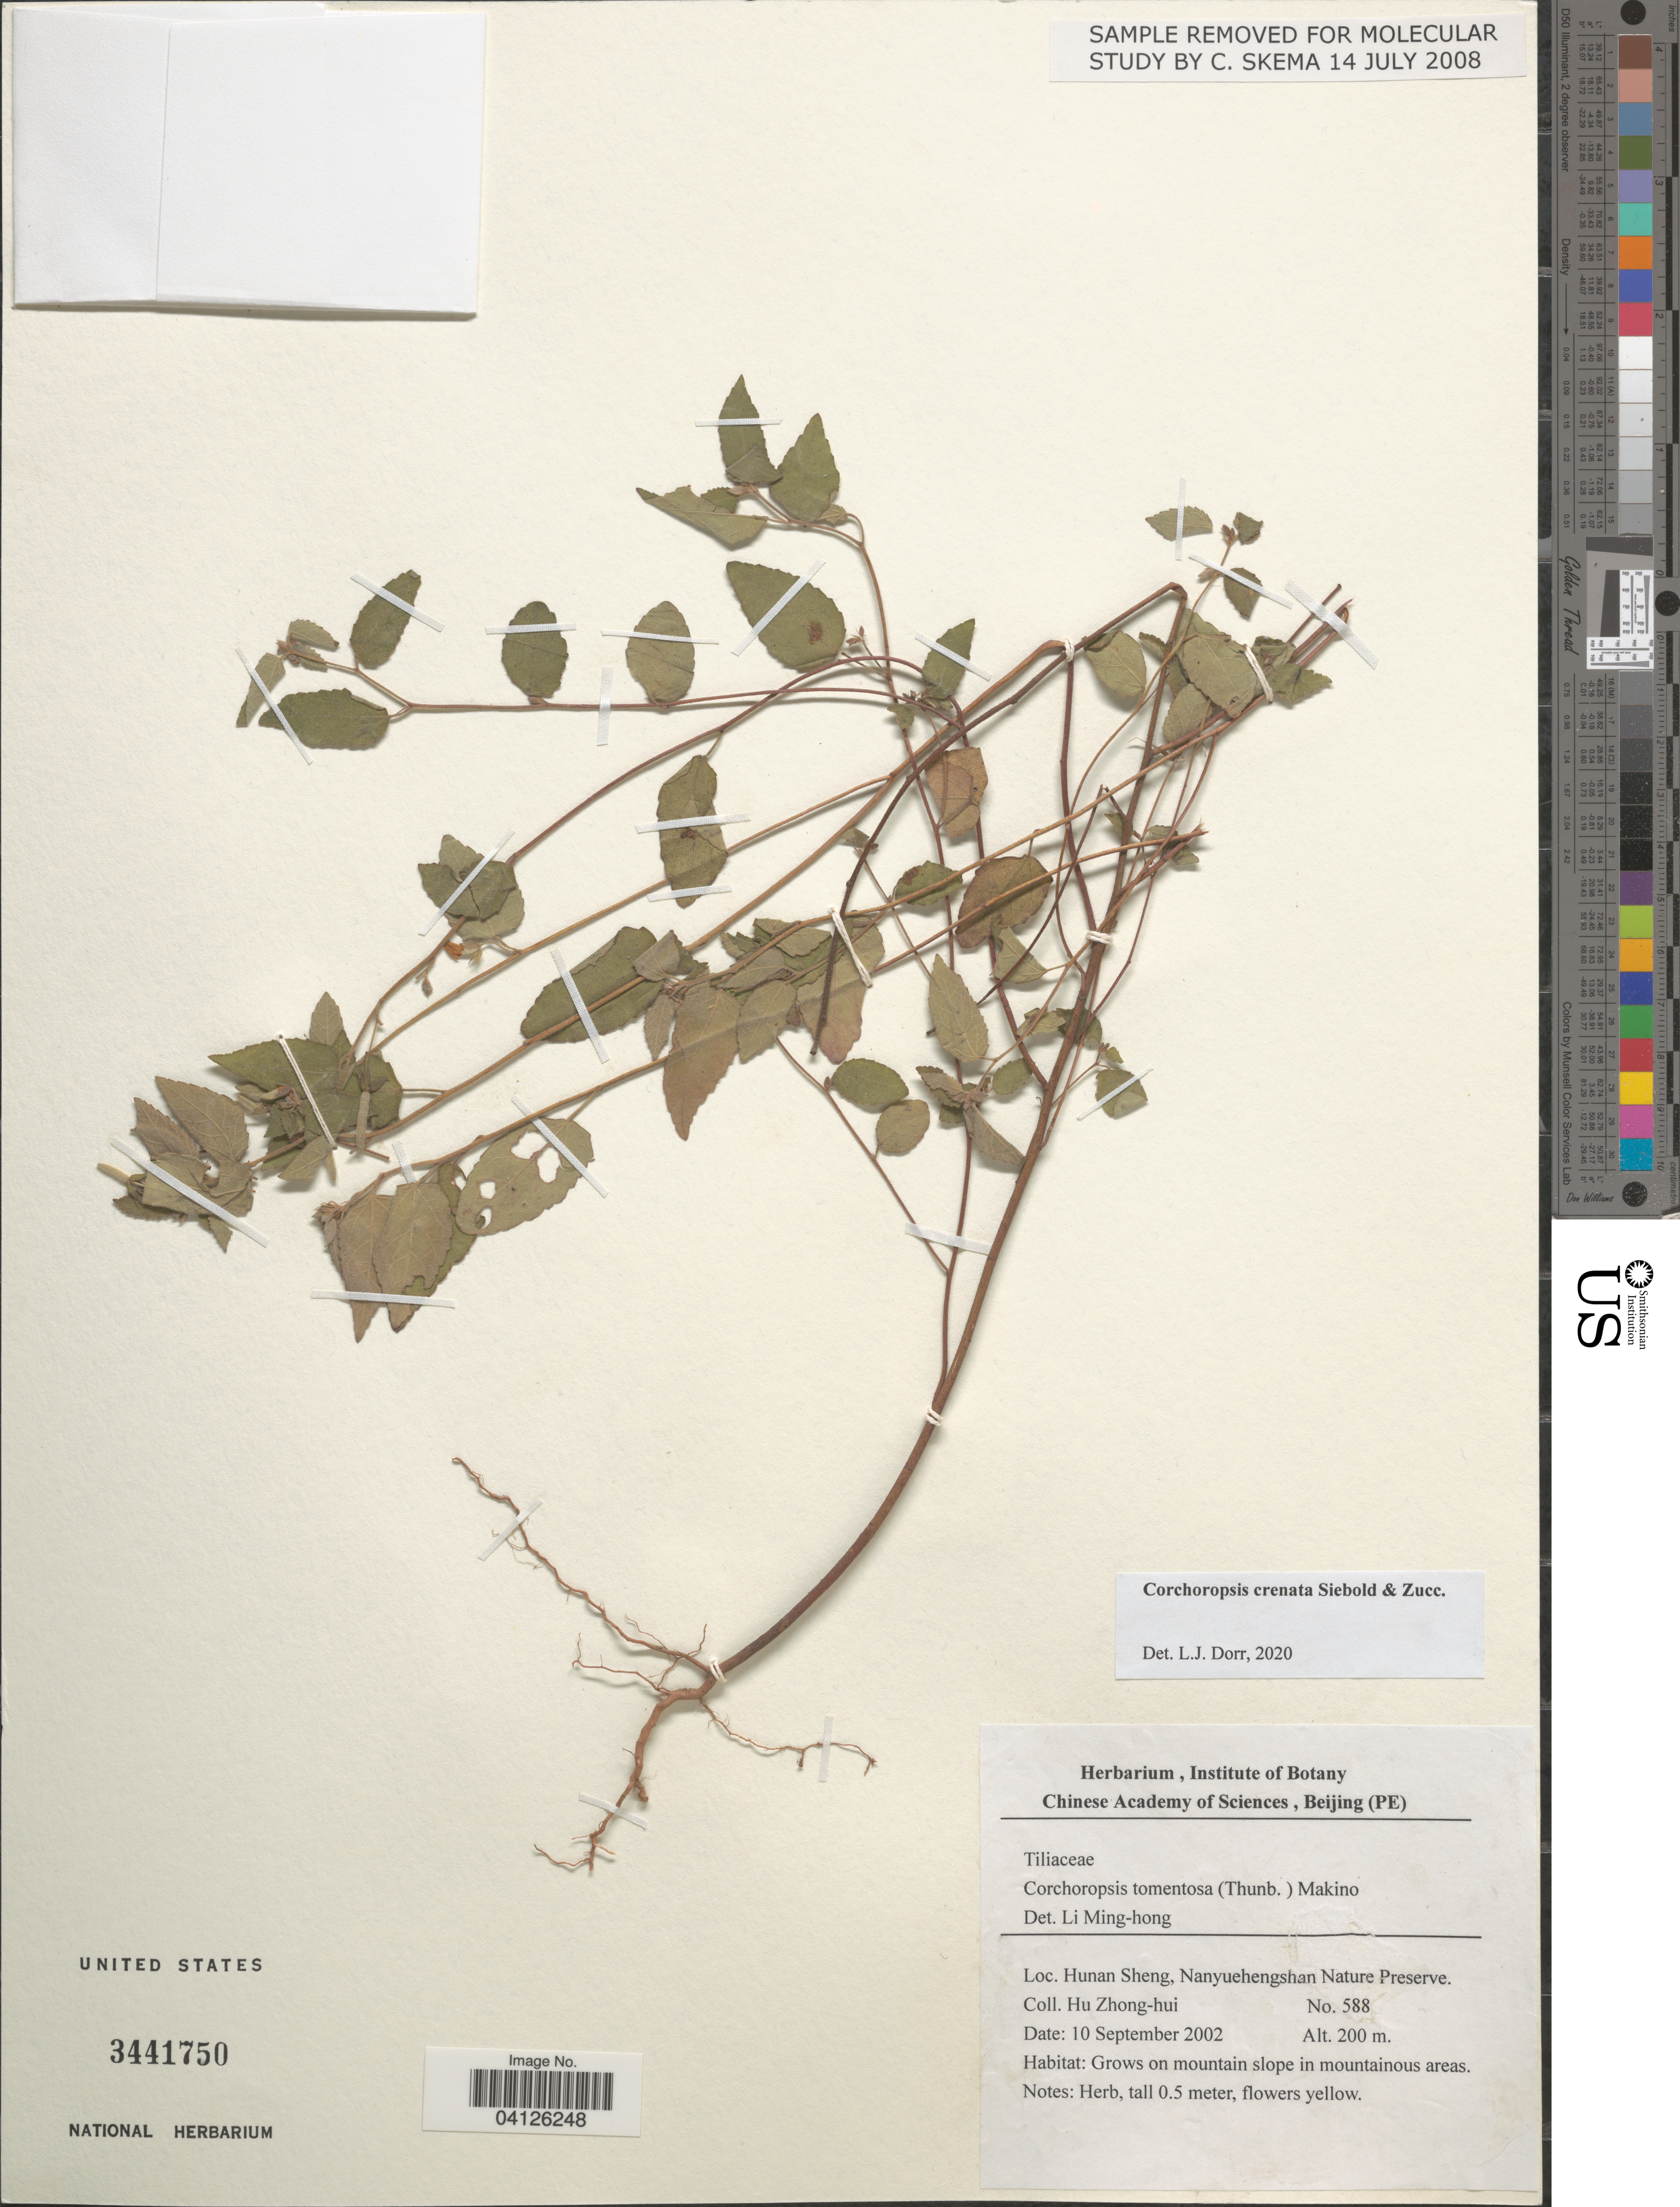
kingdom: Plantae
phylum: Tracheophyta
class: Magnoliopsida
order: Malvales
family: Malvaceae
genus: Corchoropsis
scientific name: Corchoropsis crenata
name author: Siebold & Zucc.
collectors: Z. H. Hu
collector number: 588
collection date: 2002-09-10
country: China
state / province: Hunan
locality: Hunan Sheng, Nanyuehengshan Nature Preserve.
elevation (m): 200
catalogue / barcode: US 3441750